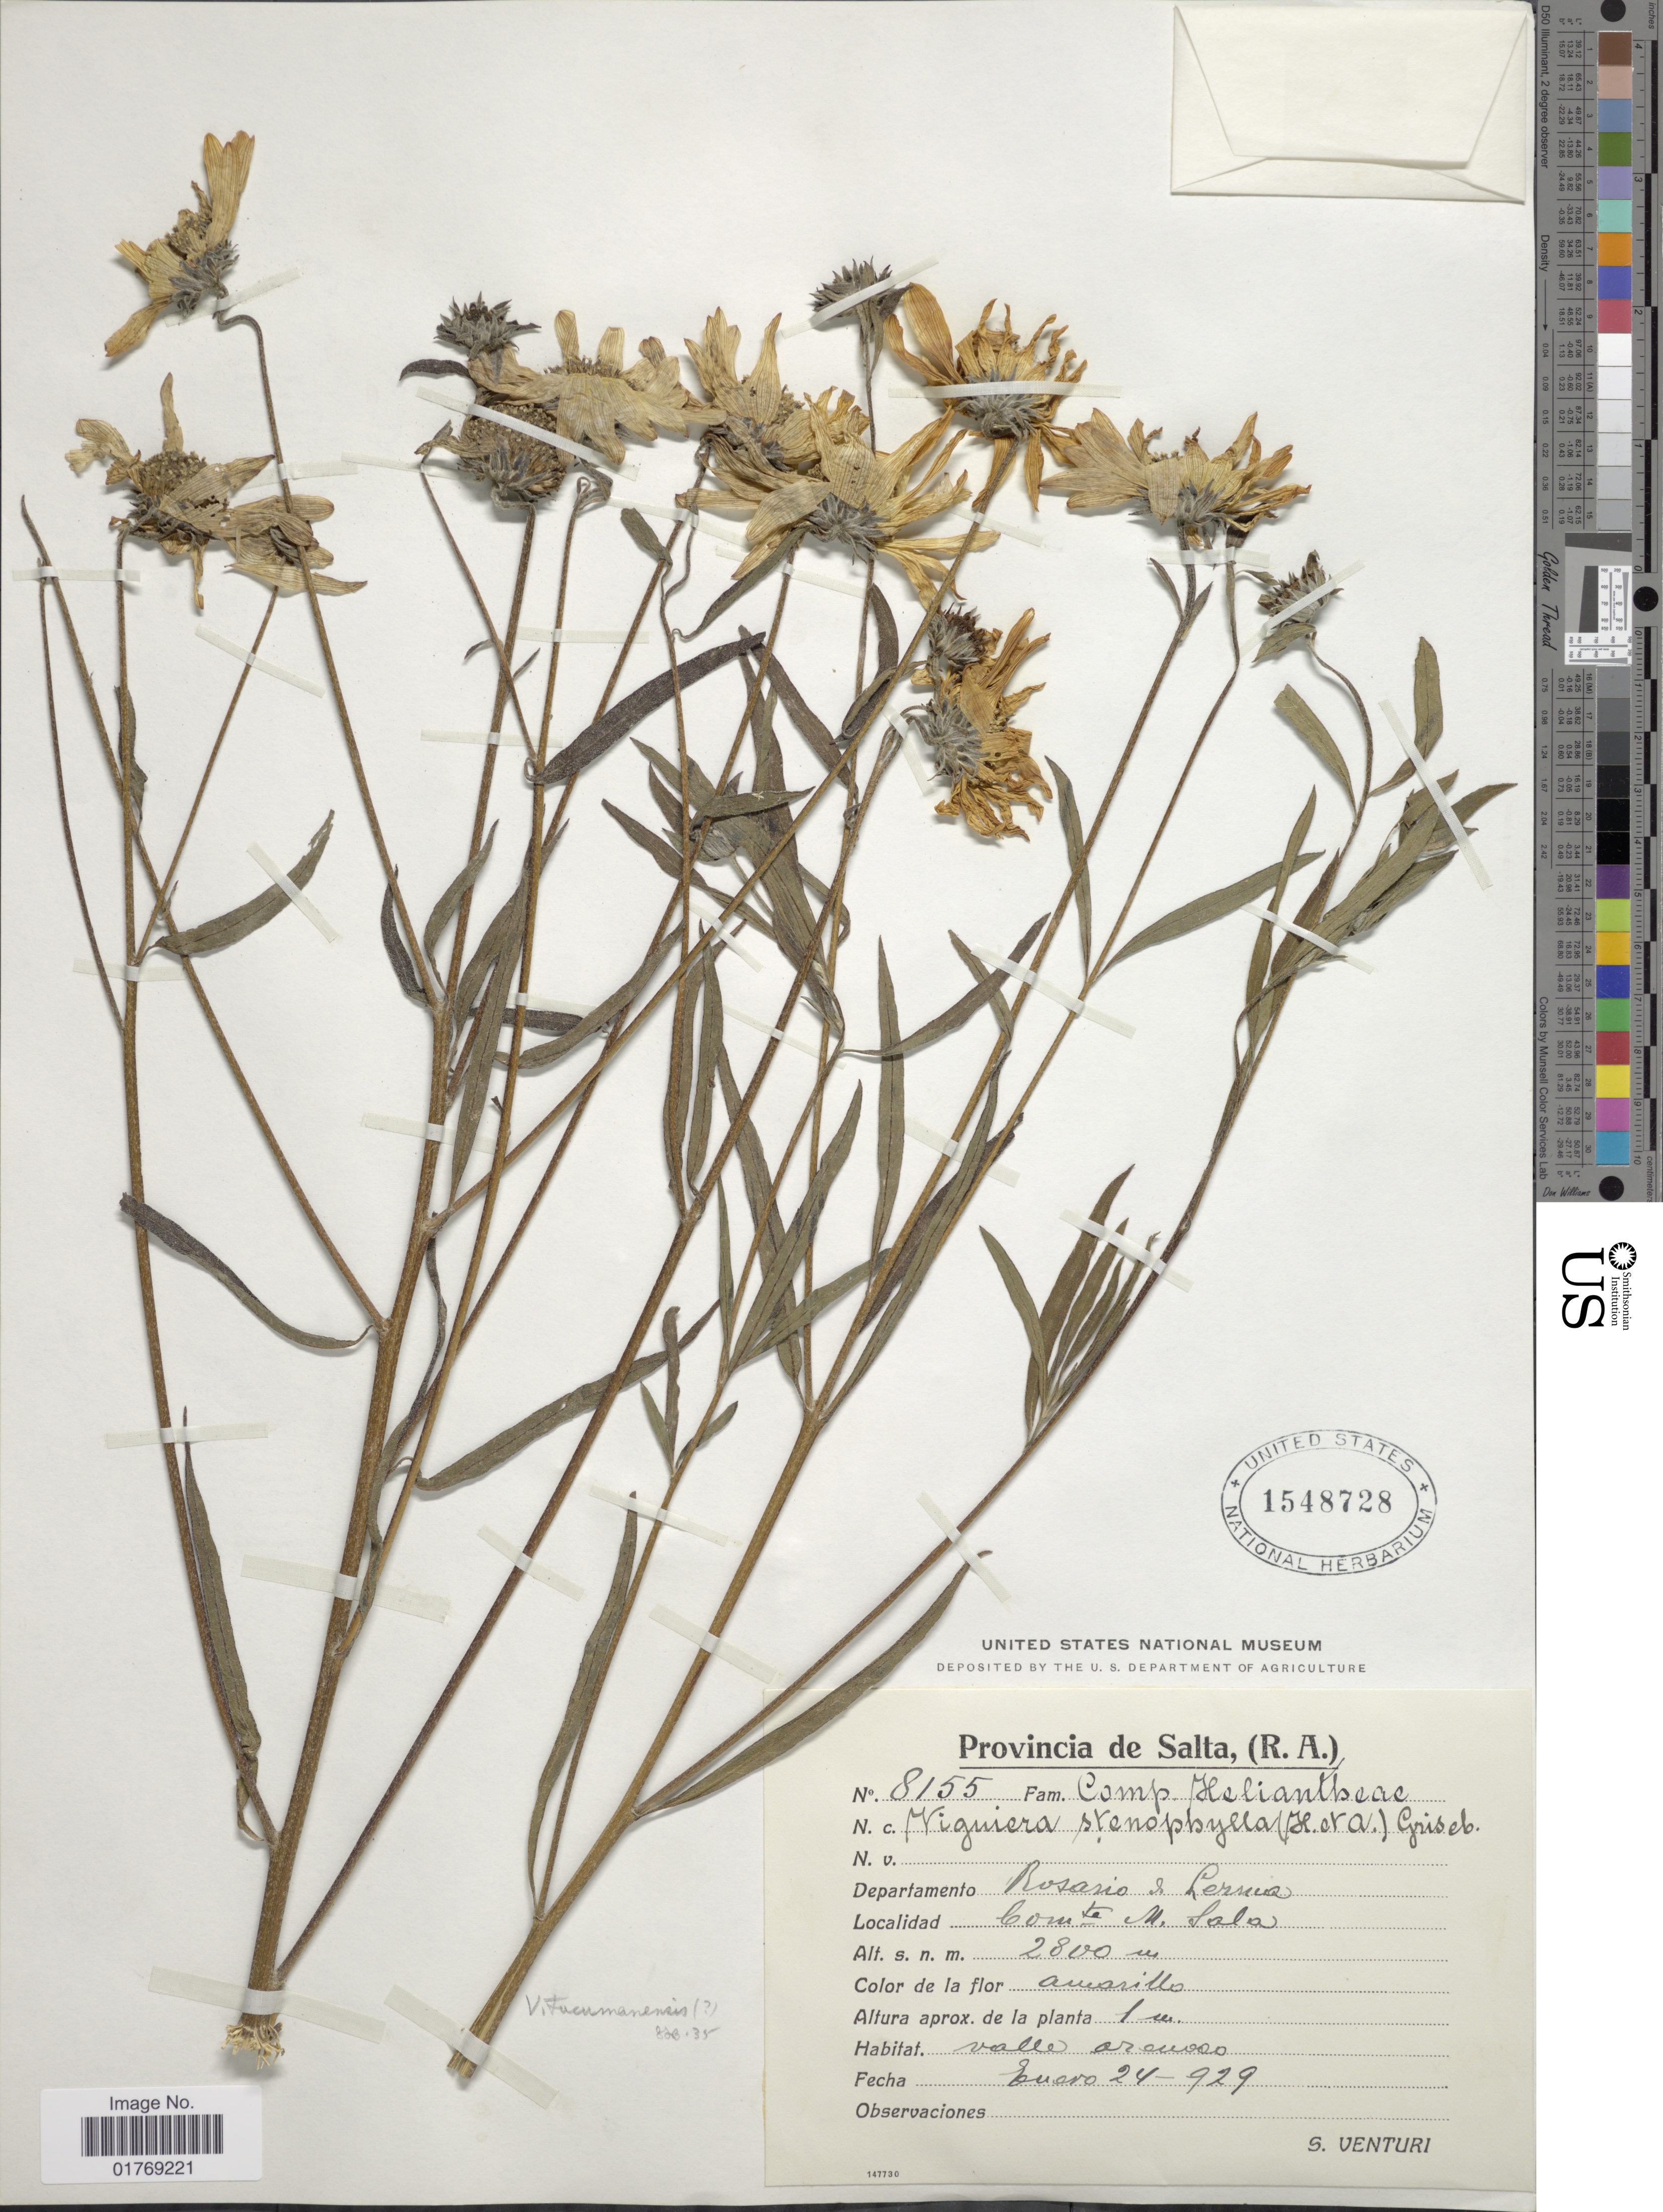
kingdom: Plantae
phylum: Tracheophyta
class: Magnoliopsida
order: Asterales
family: Asteraceae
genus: Viguiera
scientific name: Viguiera tucumanensis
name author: (Hook. & Arn.) Griseb.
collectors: S. Venturi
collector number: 8155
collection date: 1929-01-24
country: Argentina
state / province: Salta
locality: Provincia de Salta, (R.A.). Departamento Rosario de Lernia. Comte N. Sala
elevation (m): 2800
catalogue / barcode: US 1548728